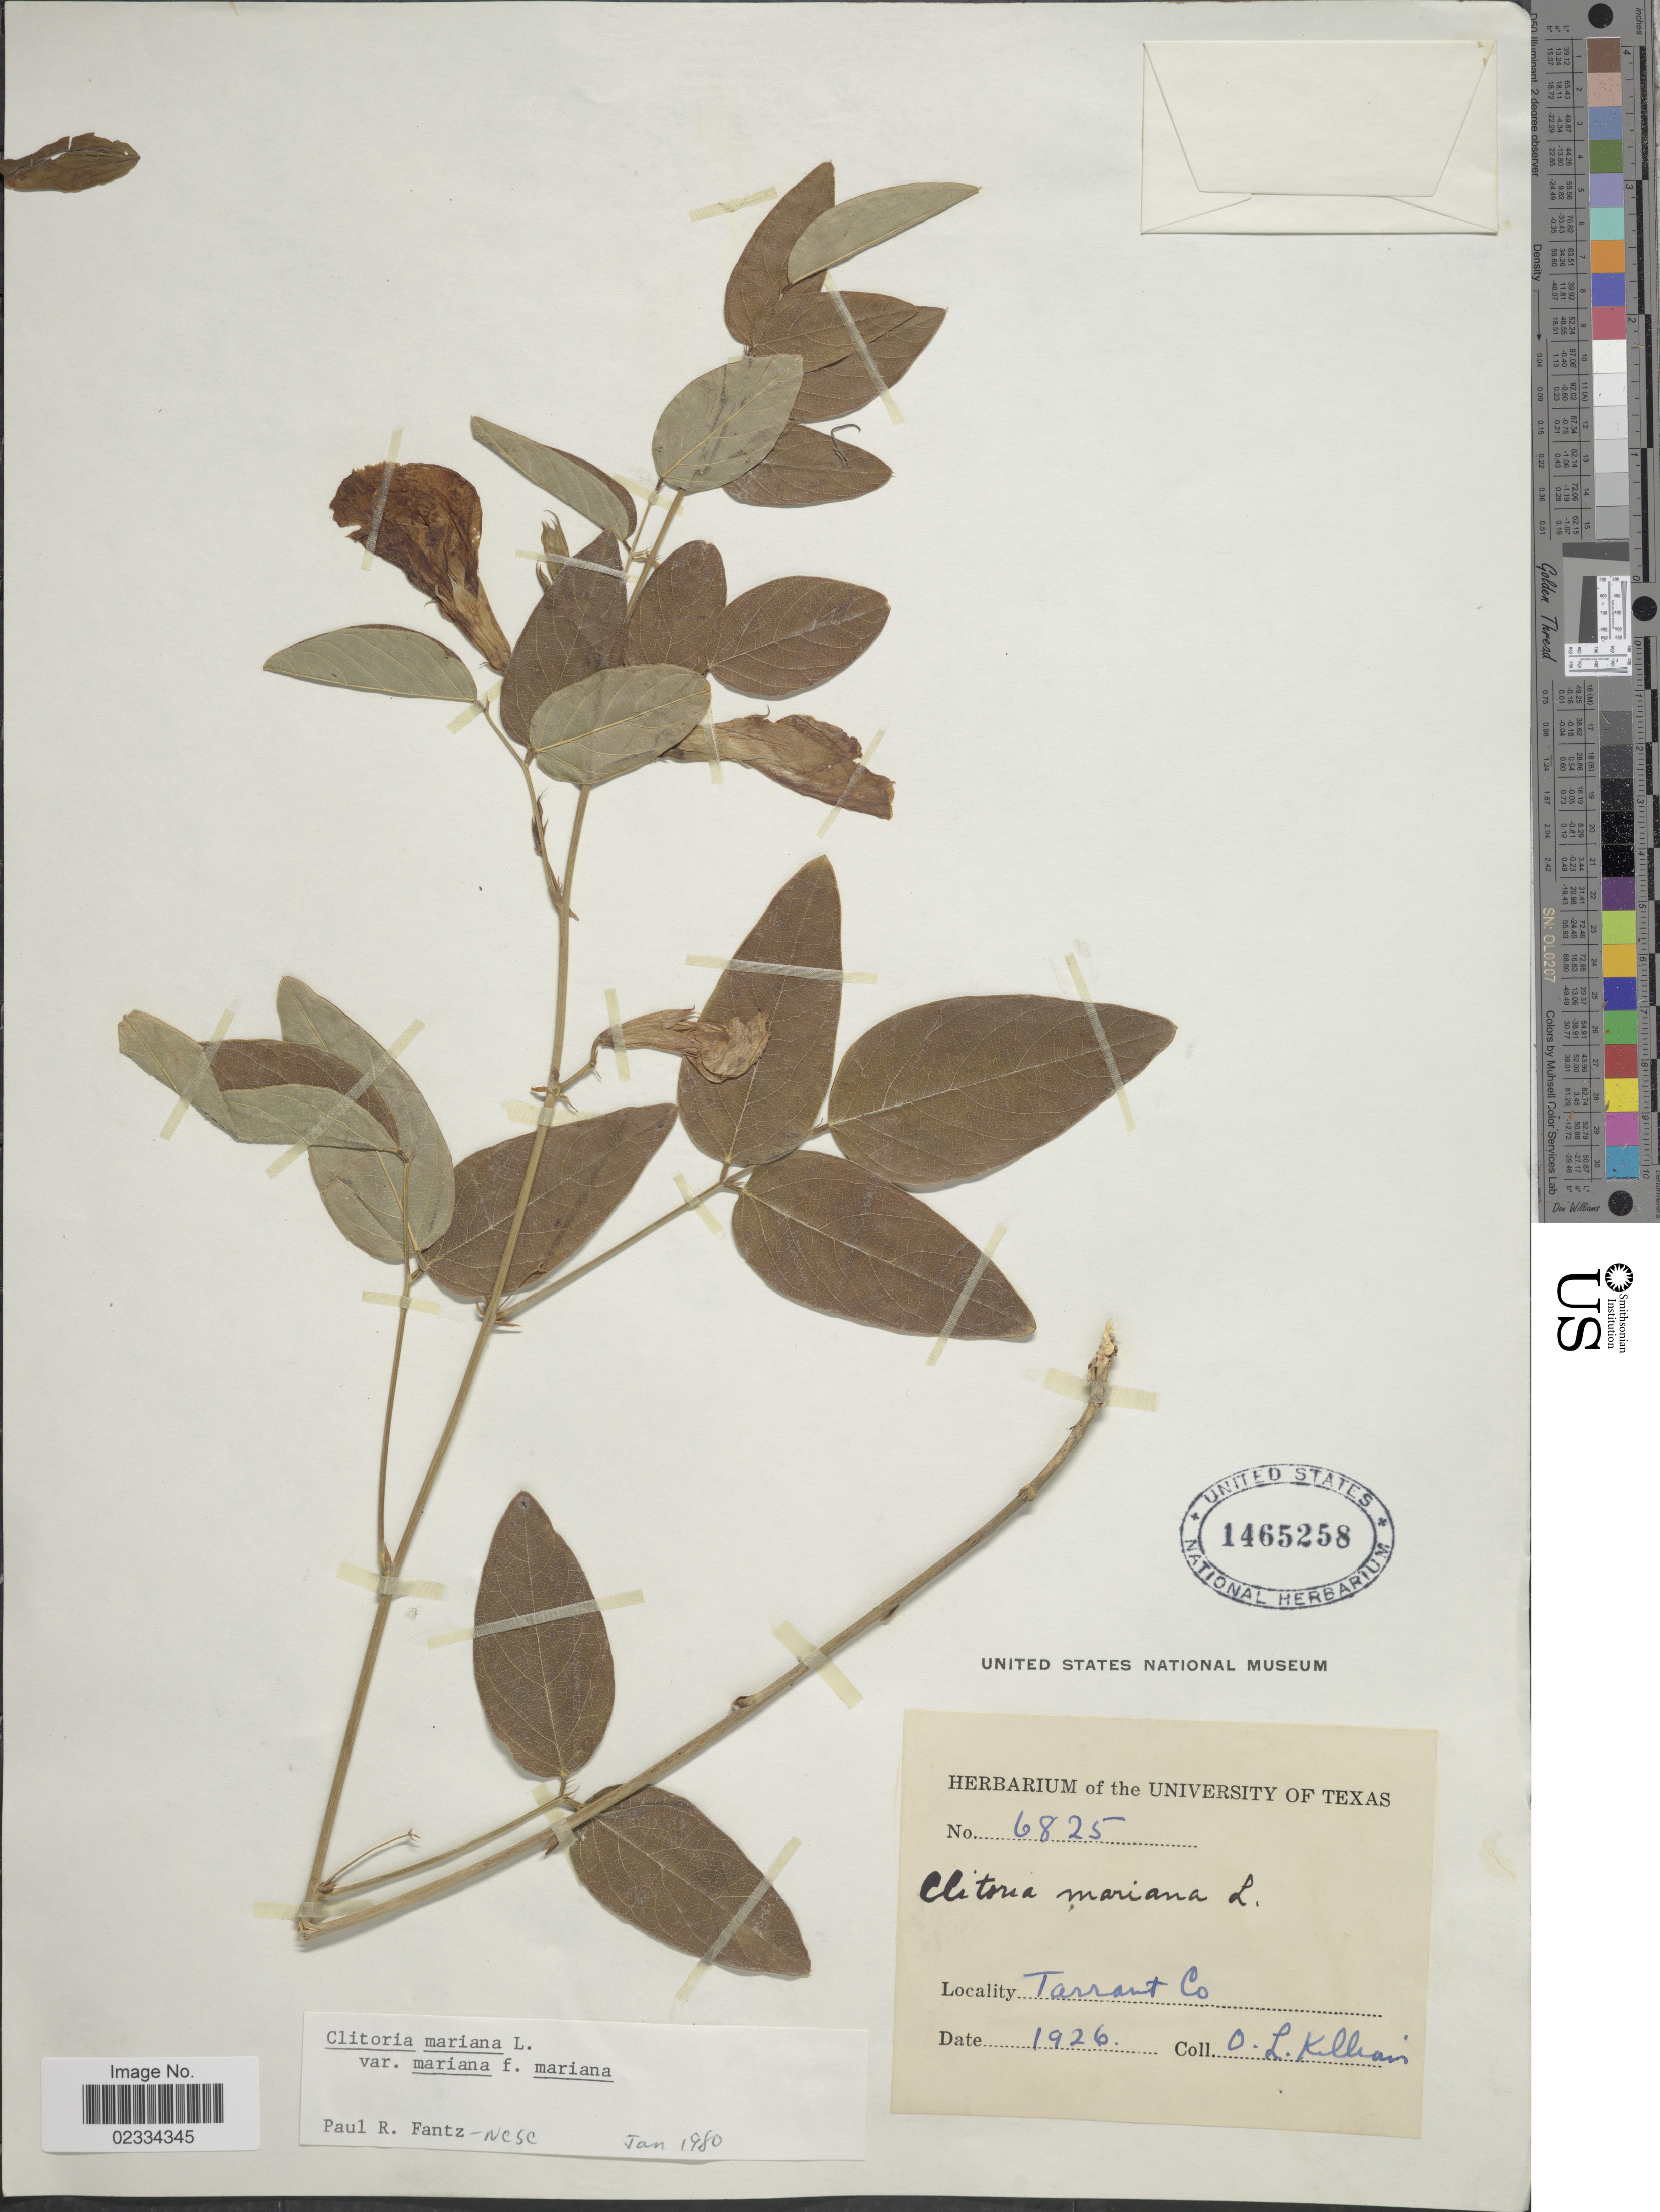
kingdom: Plantae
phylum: Tracheophyta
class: Magnoliopsida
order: Fabales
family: Fabaceae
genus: Clitoria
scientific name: Clitoria mariana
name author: L.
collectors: O. Killian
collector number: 6825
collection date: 1926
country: United States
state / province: Texas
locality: Tarrant Co.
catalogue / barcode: US 1465258